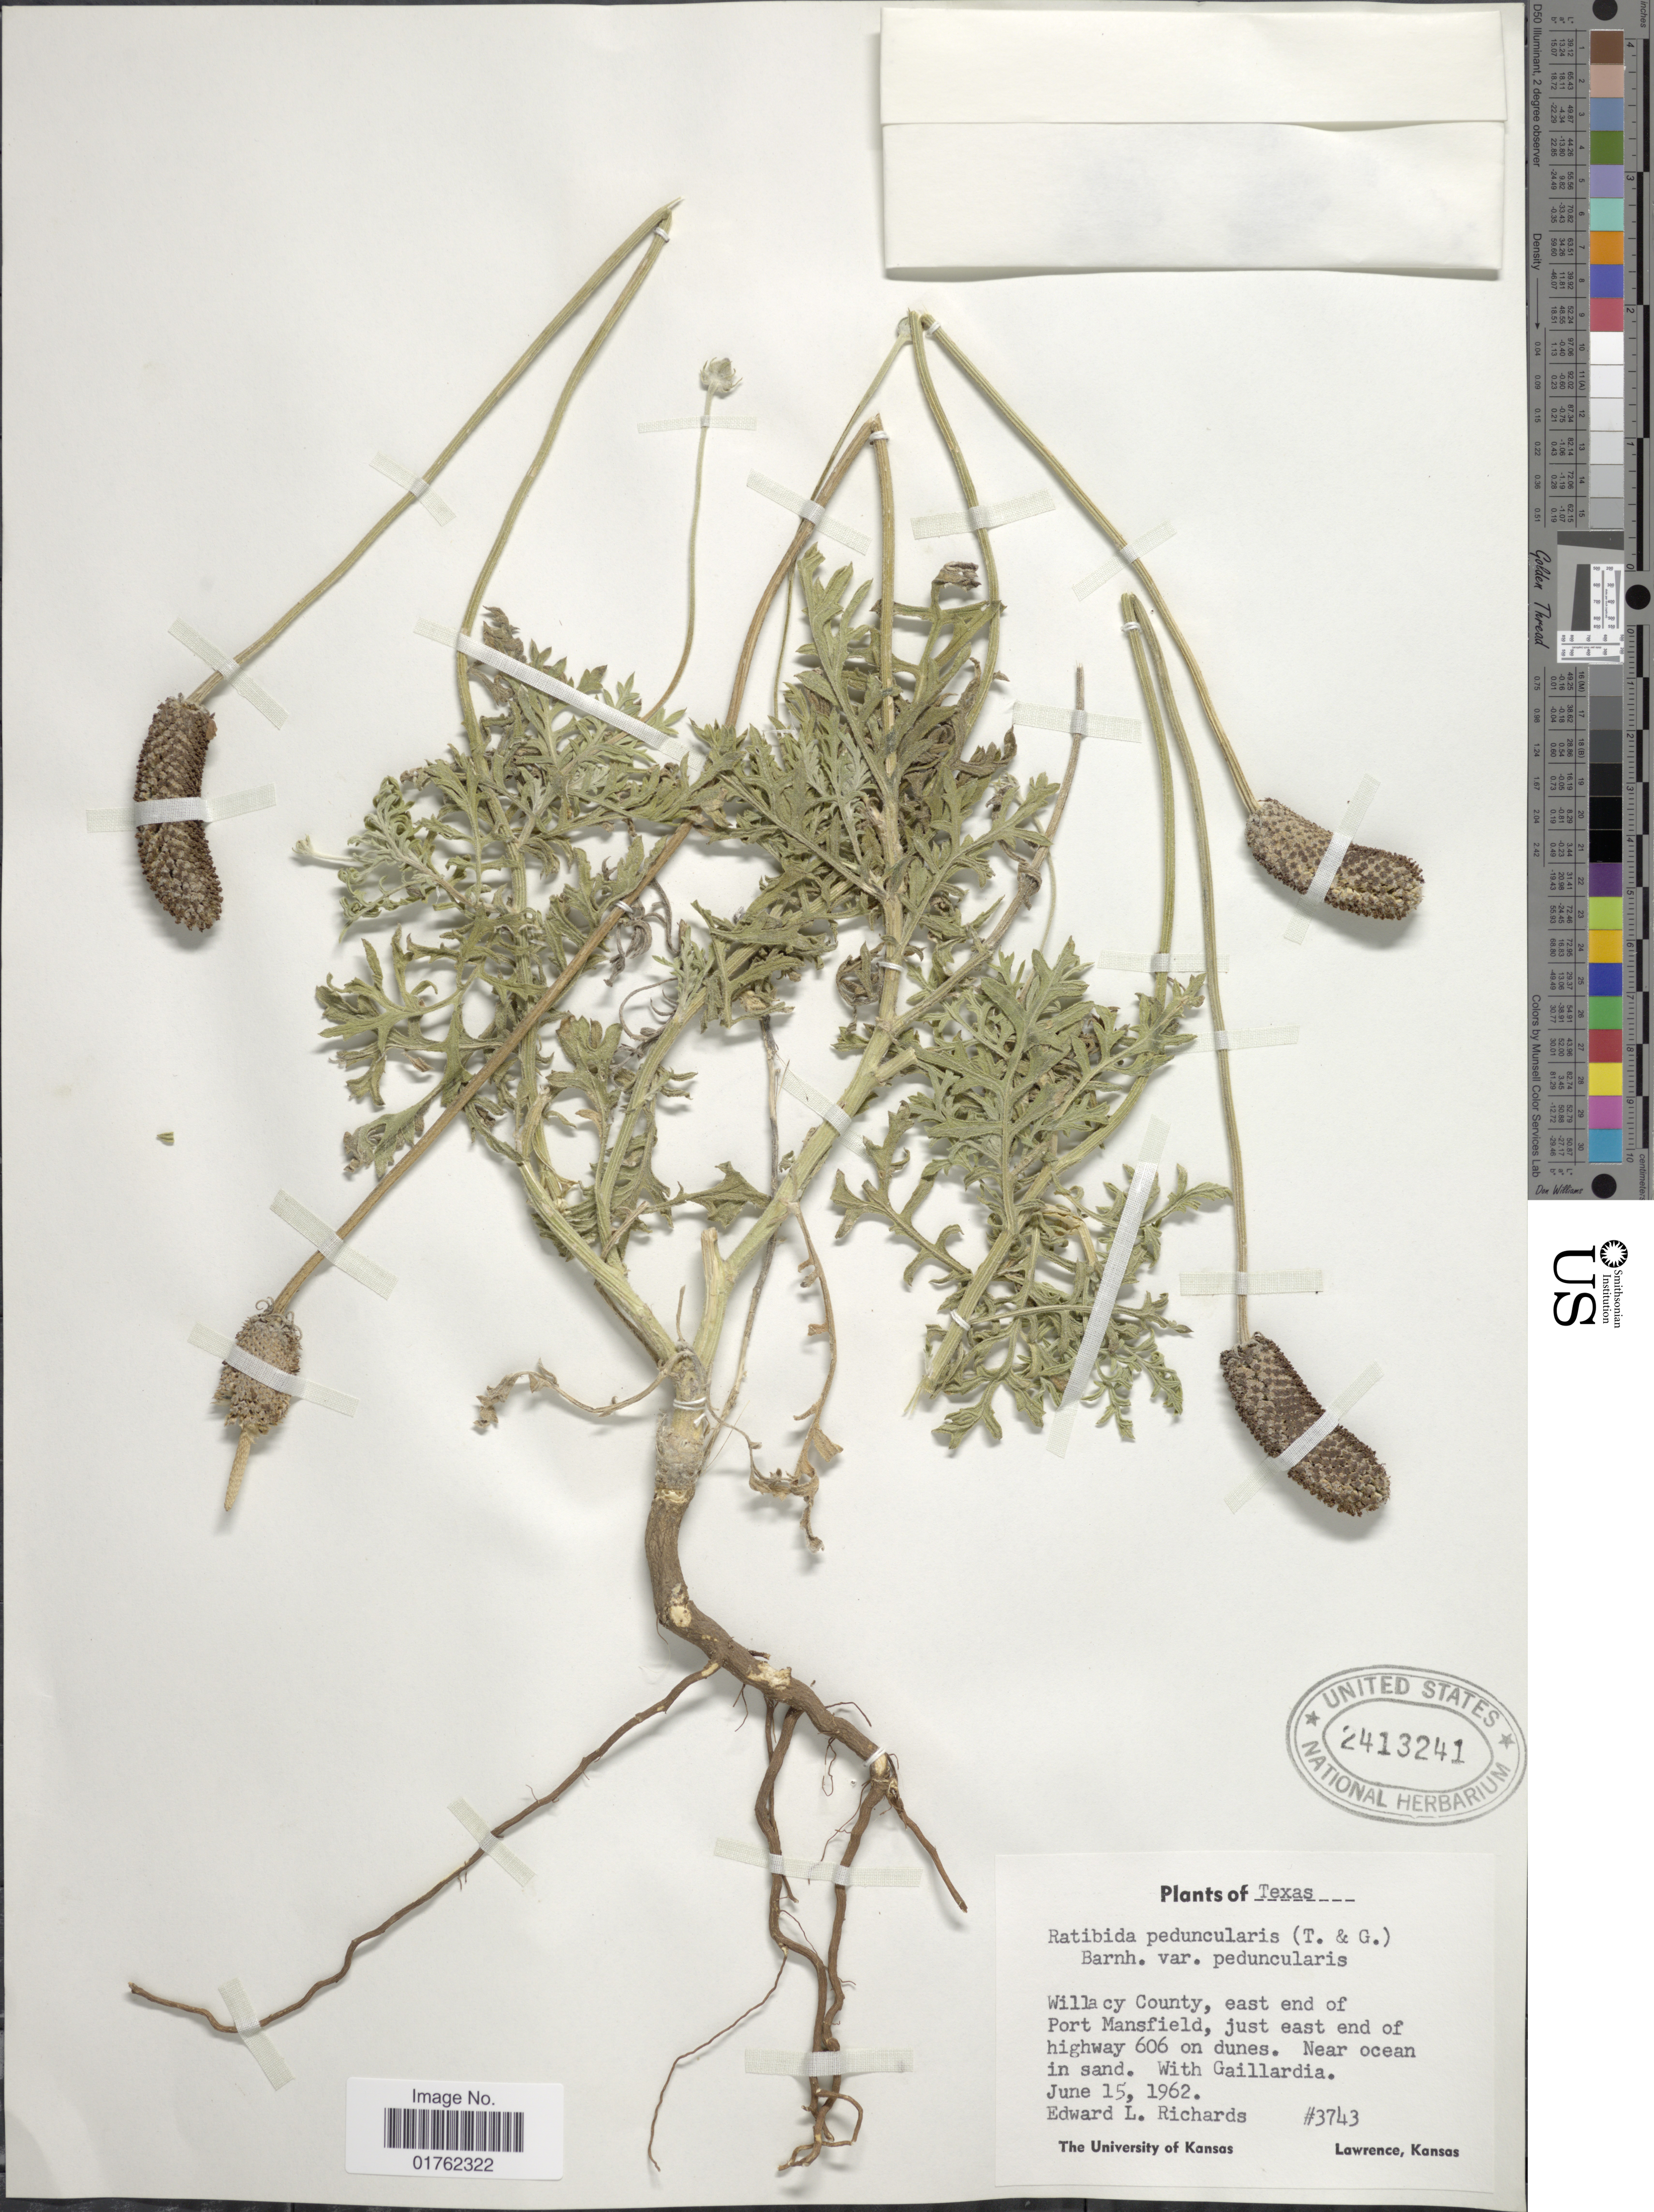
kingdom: Plantae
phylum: Tracheophyta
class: Magnoliopsida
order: Asterales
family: Asteraceae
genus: Ratibida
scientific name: Ratibida peduncularis var. picta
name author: (A. Gray)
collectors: E. Richards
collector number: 3743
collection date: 1962-06-15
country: United States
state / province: Texas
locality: Willacy County, east end of Port Mansfield, just east end of highway 606 on dunes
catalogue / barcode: US 2413241